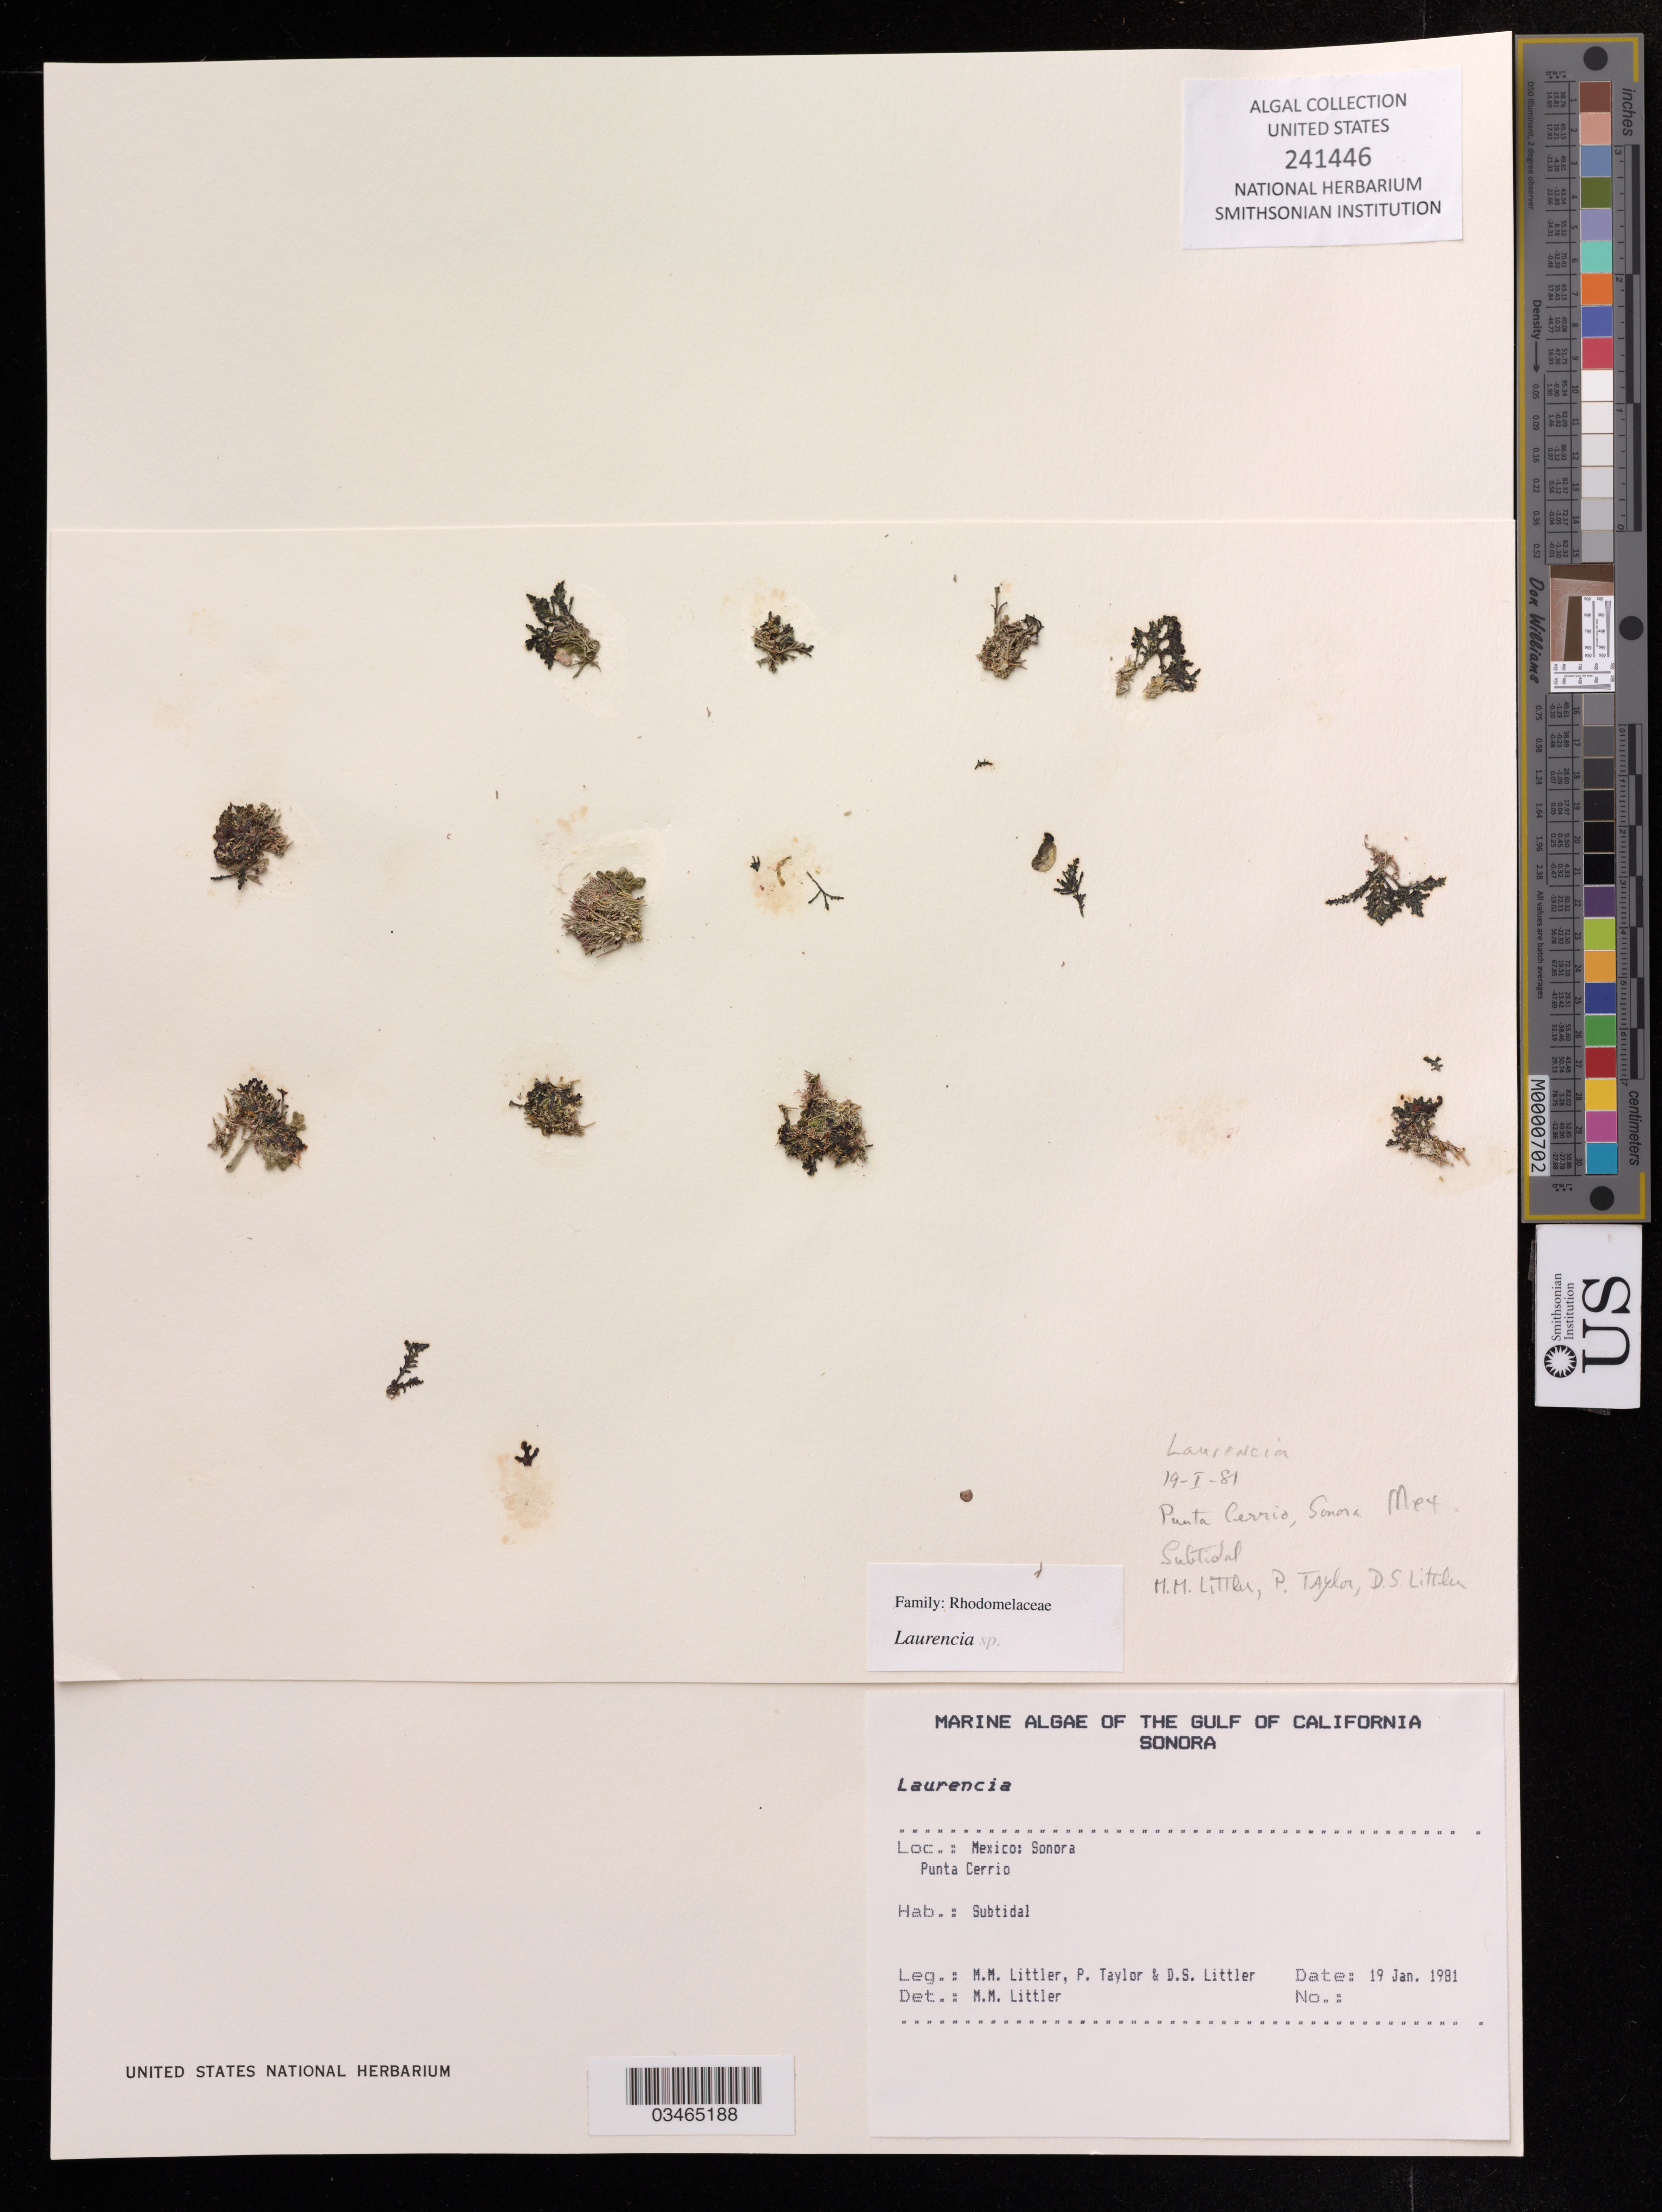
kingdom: Plantae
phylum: Rhodophyta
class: Florideophyceae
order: Ceramiales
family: Rhodomelaceae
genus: Laurencia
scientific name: Laurencia sp.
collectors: M. M. Littler & P. Taylor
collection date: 1981-01-19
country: Mexico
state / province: Sonora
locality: California, Punta Cerrio.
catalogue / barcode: US 241446